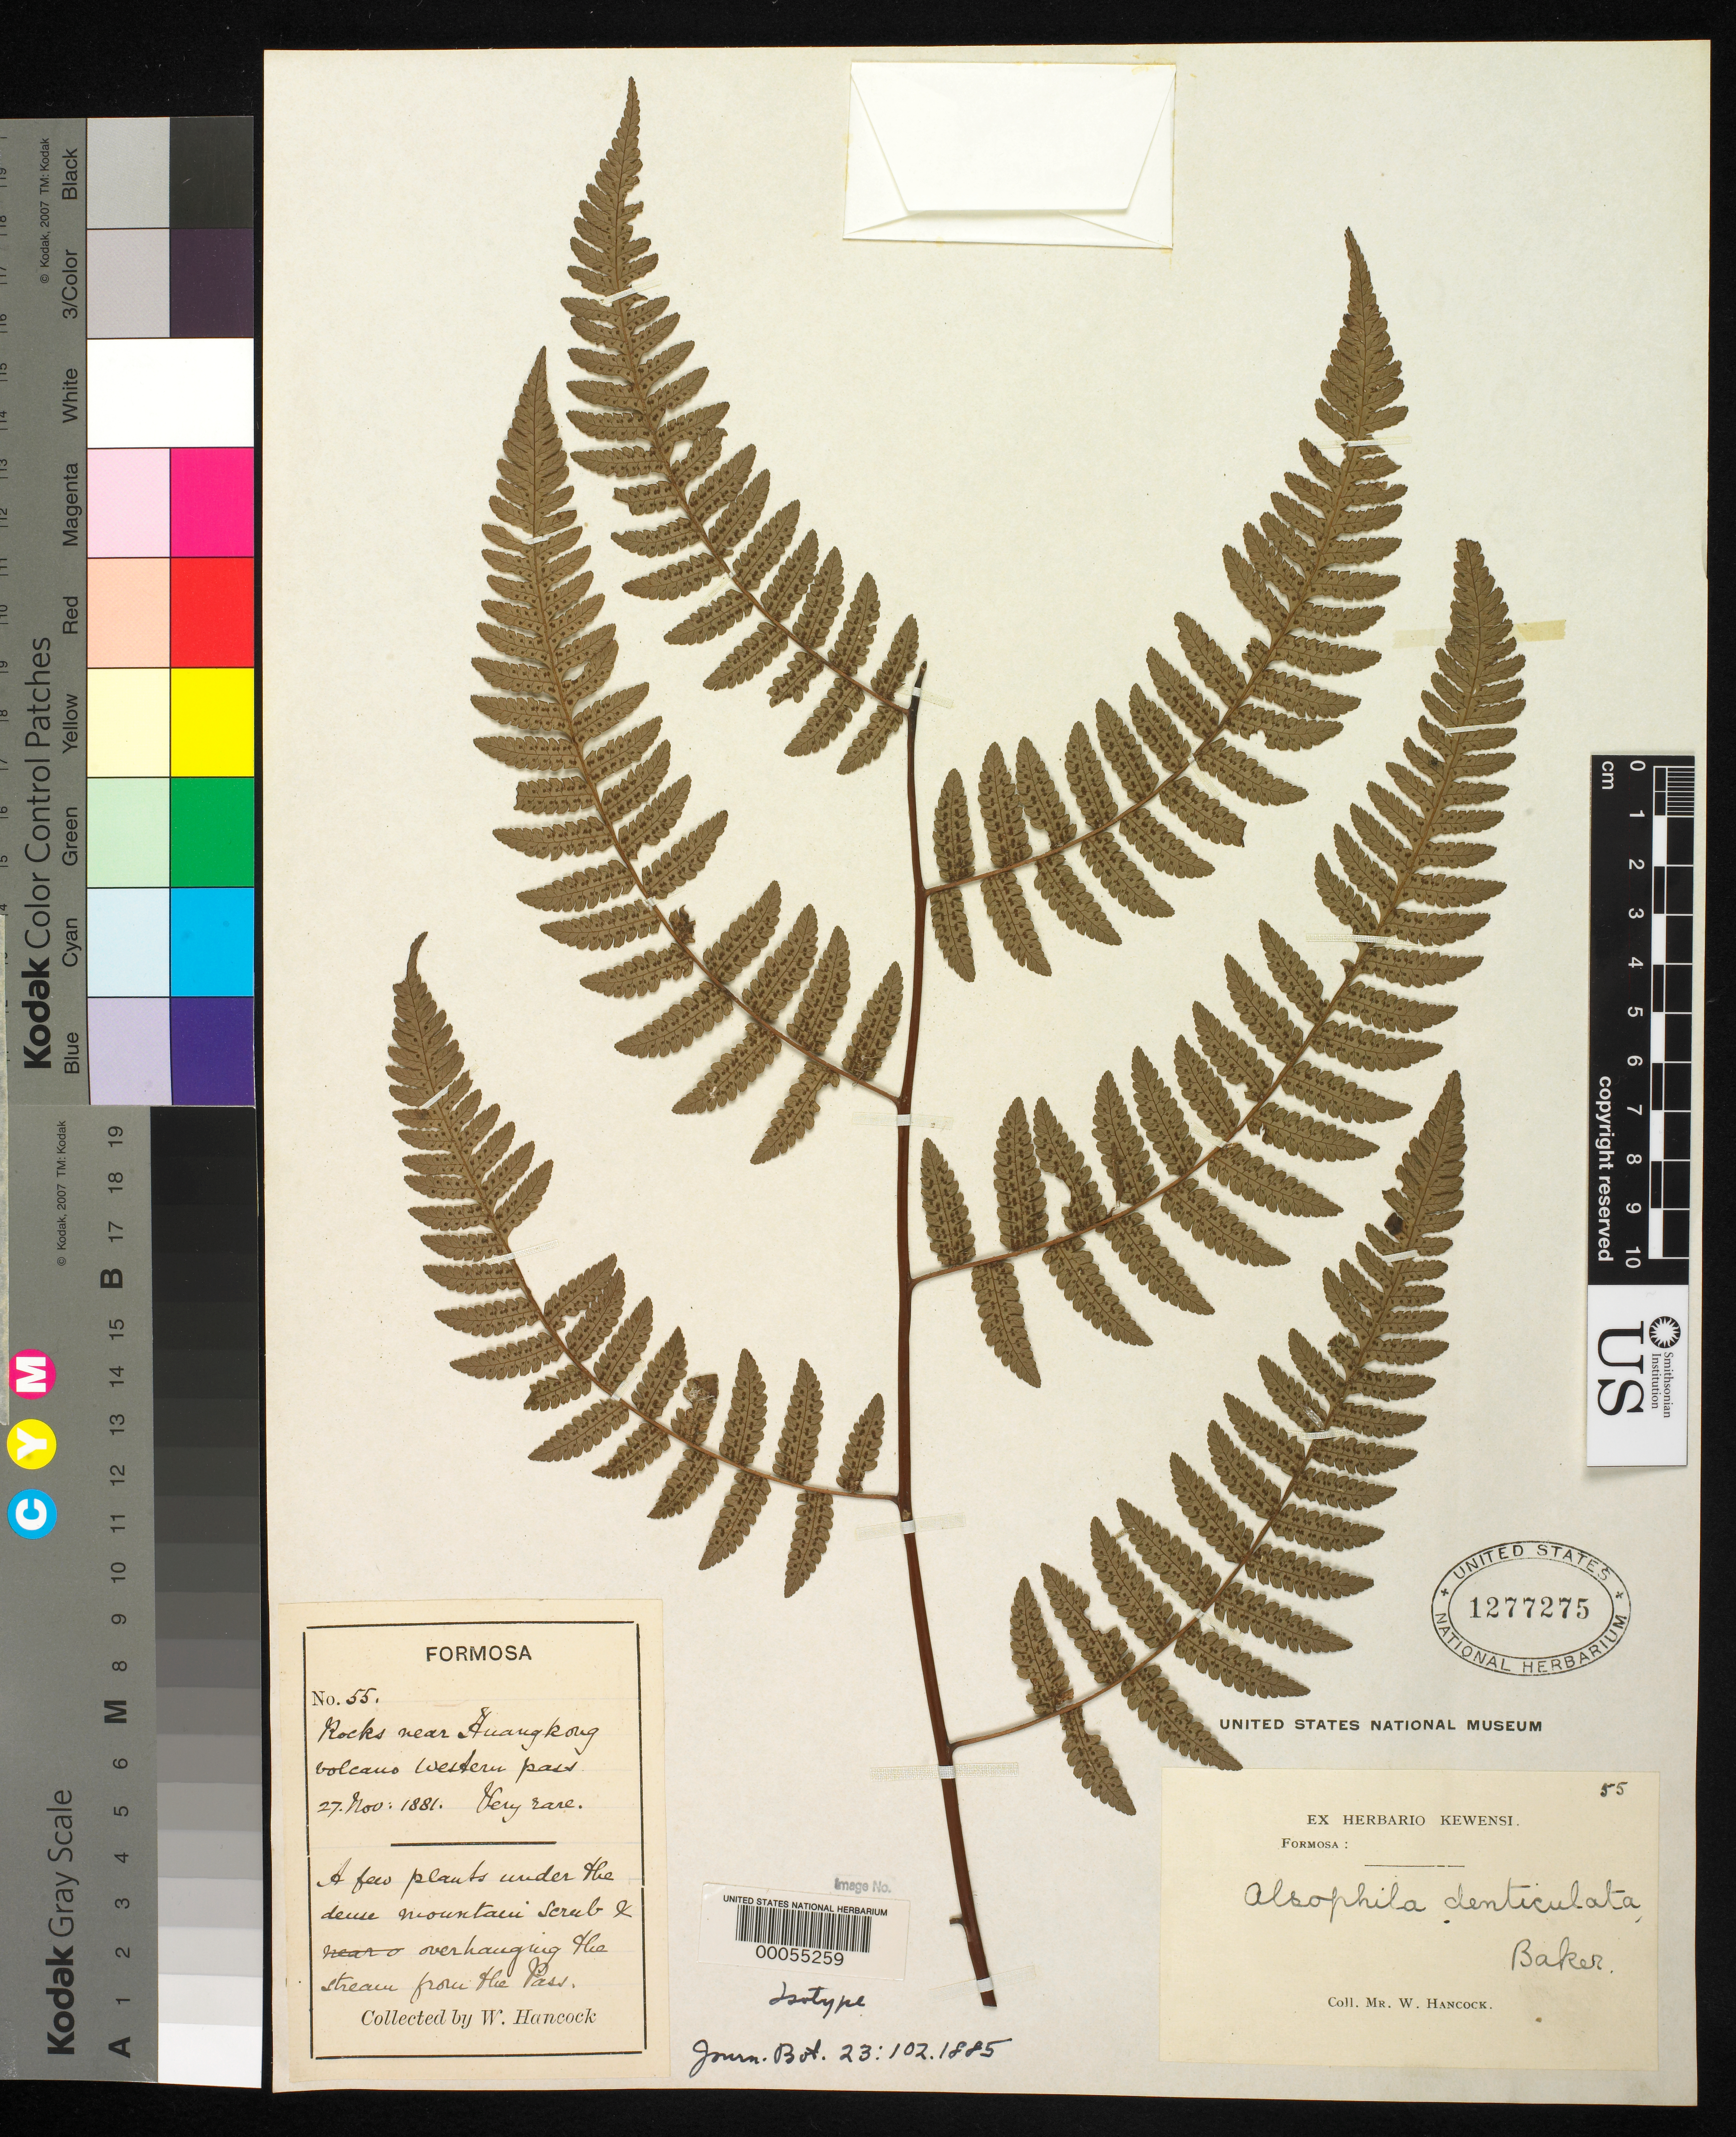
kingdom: Plantae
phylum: Tracheophyta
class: Polypodiopsida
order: Cyatheales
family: Cyatheaceae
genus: Alsophila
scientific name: Alsophila denticulata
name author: Baker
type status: Type Collection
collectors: W. Hancock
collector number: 55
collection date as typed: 27 Nov 1881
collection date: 1881-11-27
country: Taiwan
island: Taiwan [Formosa]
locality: Near Hongkong Volcano, western pass.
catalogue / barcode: US 1277275